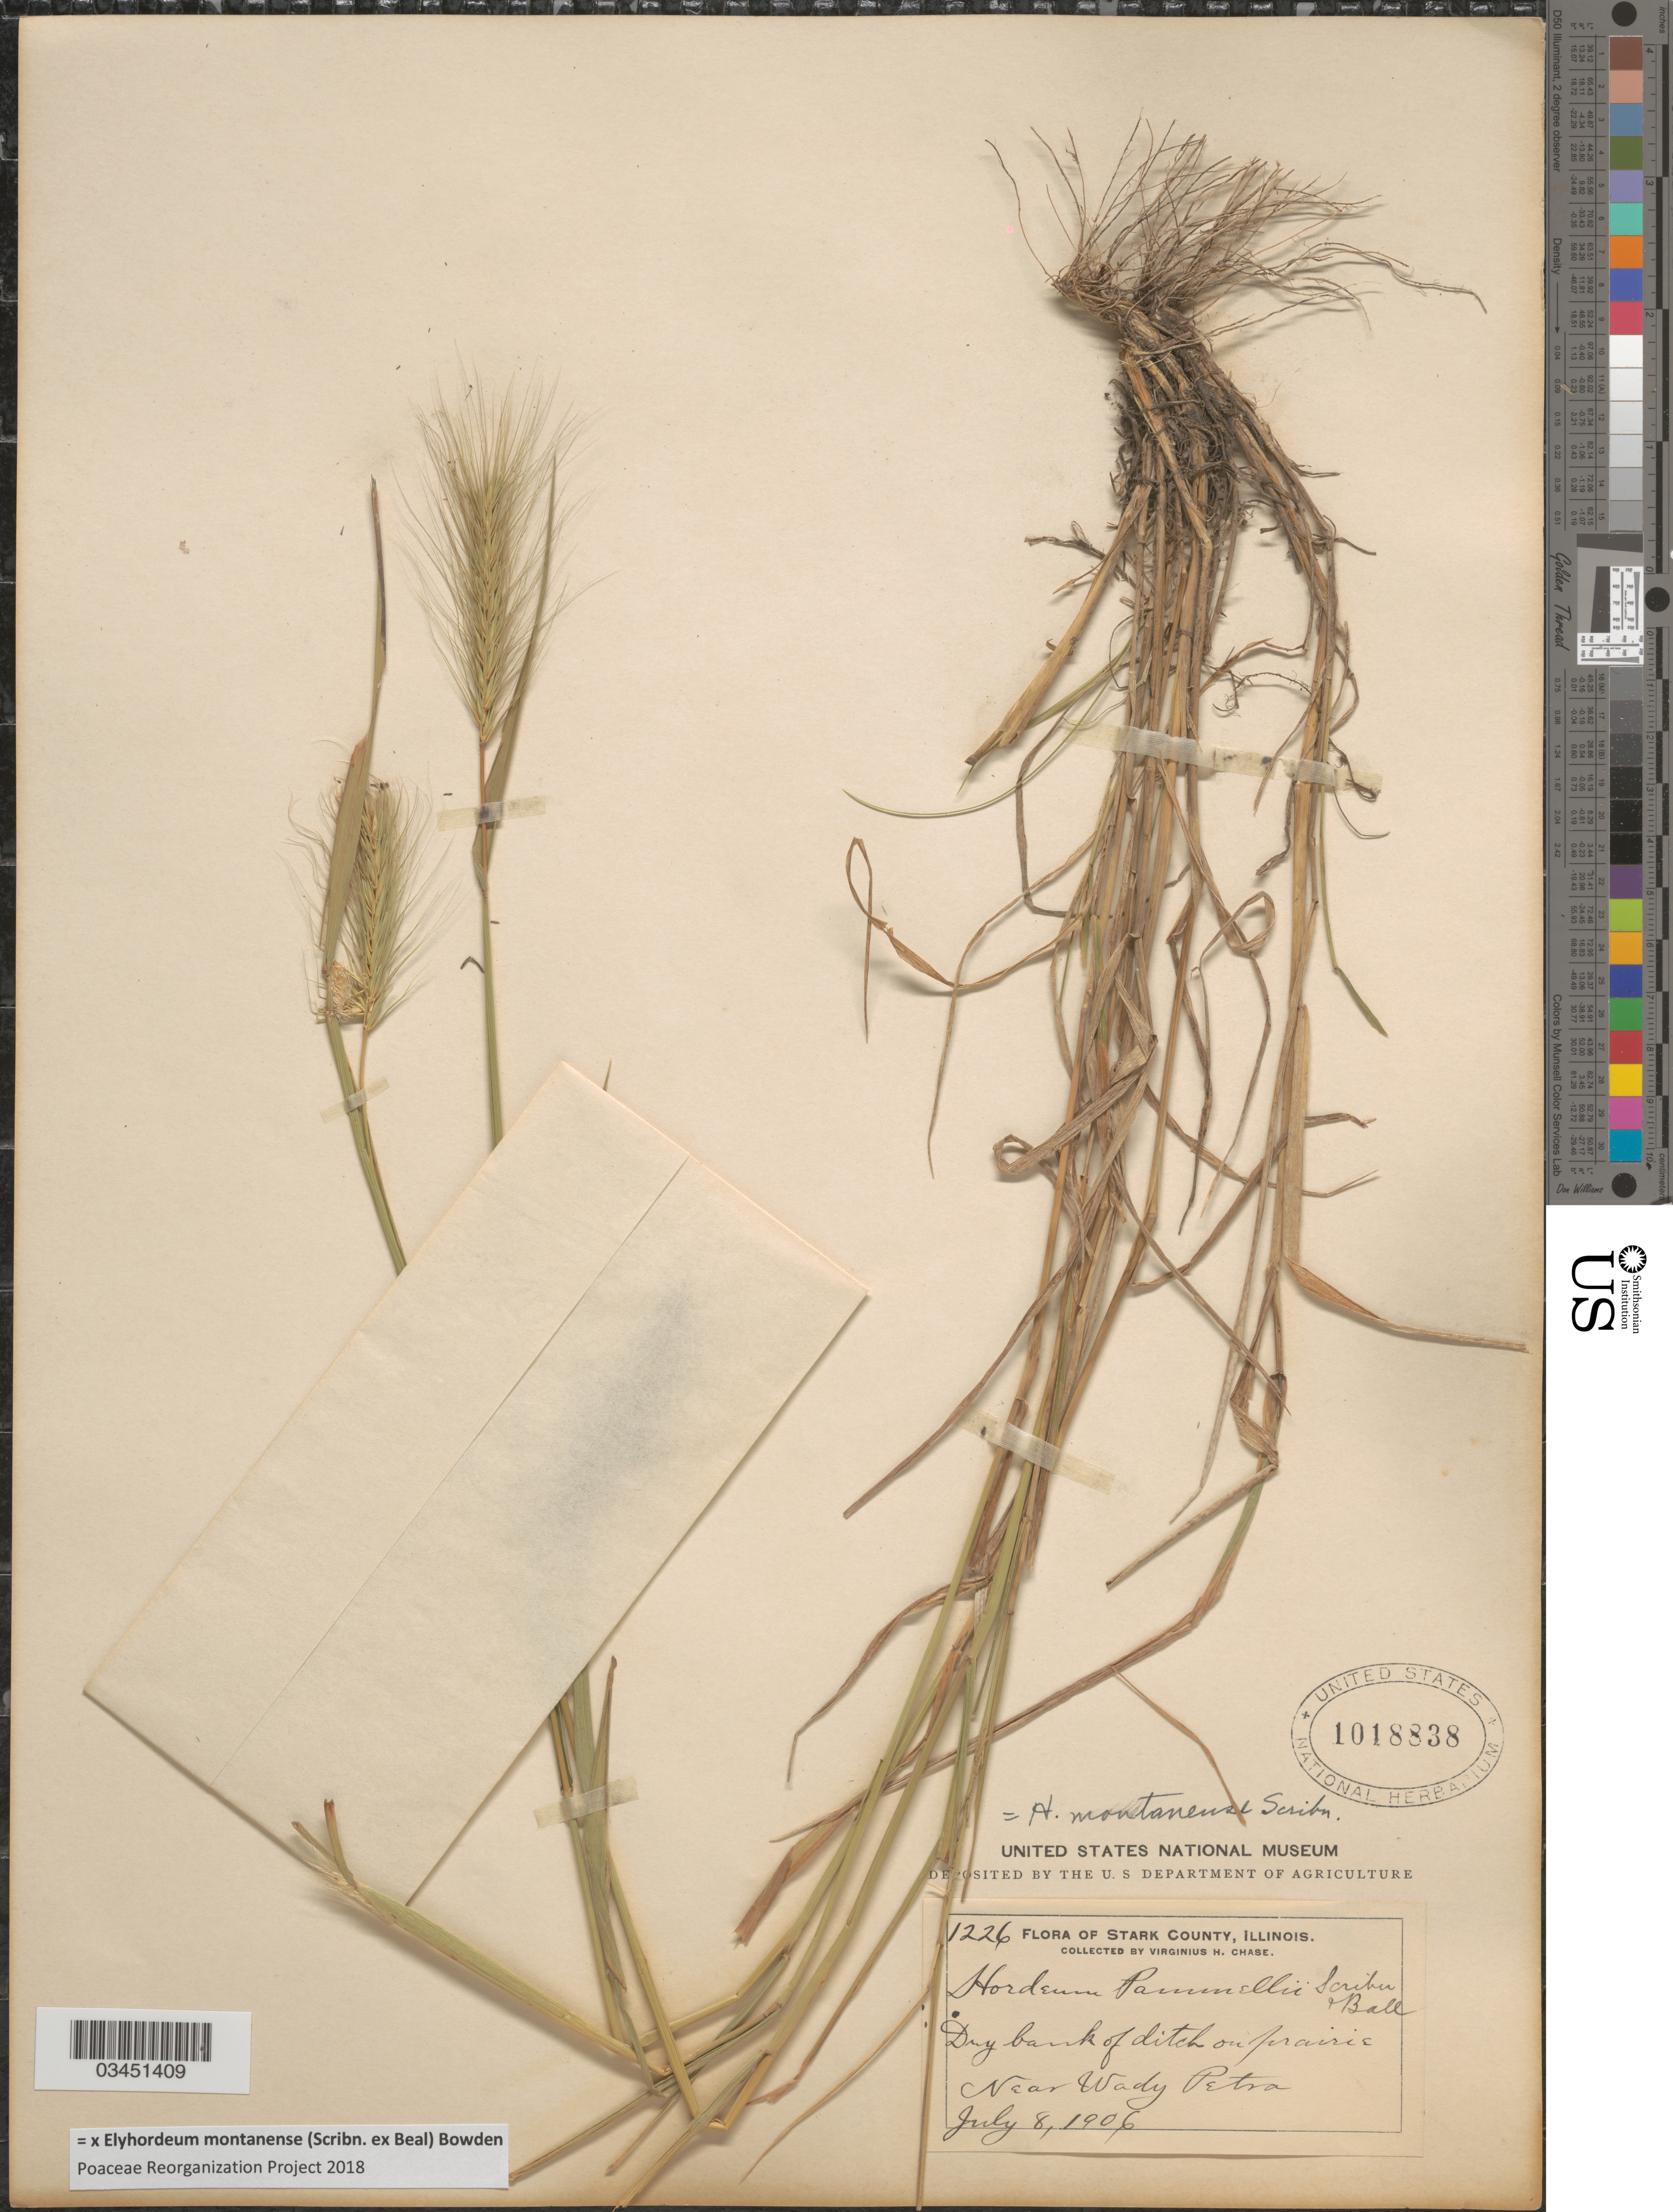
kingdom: Plantae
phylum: Tracheophyta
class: Liliopsida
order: Poales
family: Poaceae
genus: Elyhordeum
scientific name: x Elyhordeum montanense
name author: (Scribn. ex W.J. Beal) Bowden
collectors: V. H. Chase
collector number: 1226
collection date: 1906-07-08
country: United States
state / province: Illinois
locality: Stark County. Dry bank of ditch on prairie. Near Wady Petra.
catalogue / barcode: US 1018838